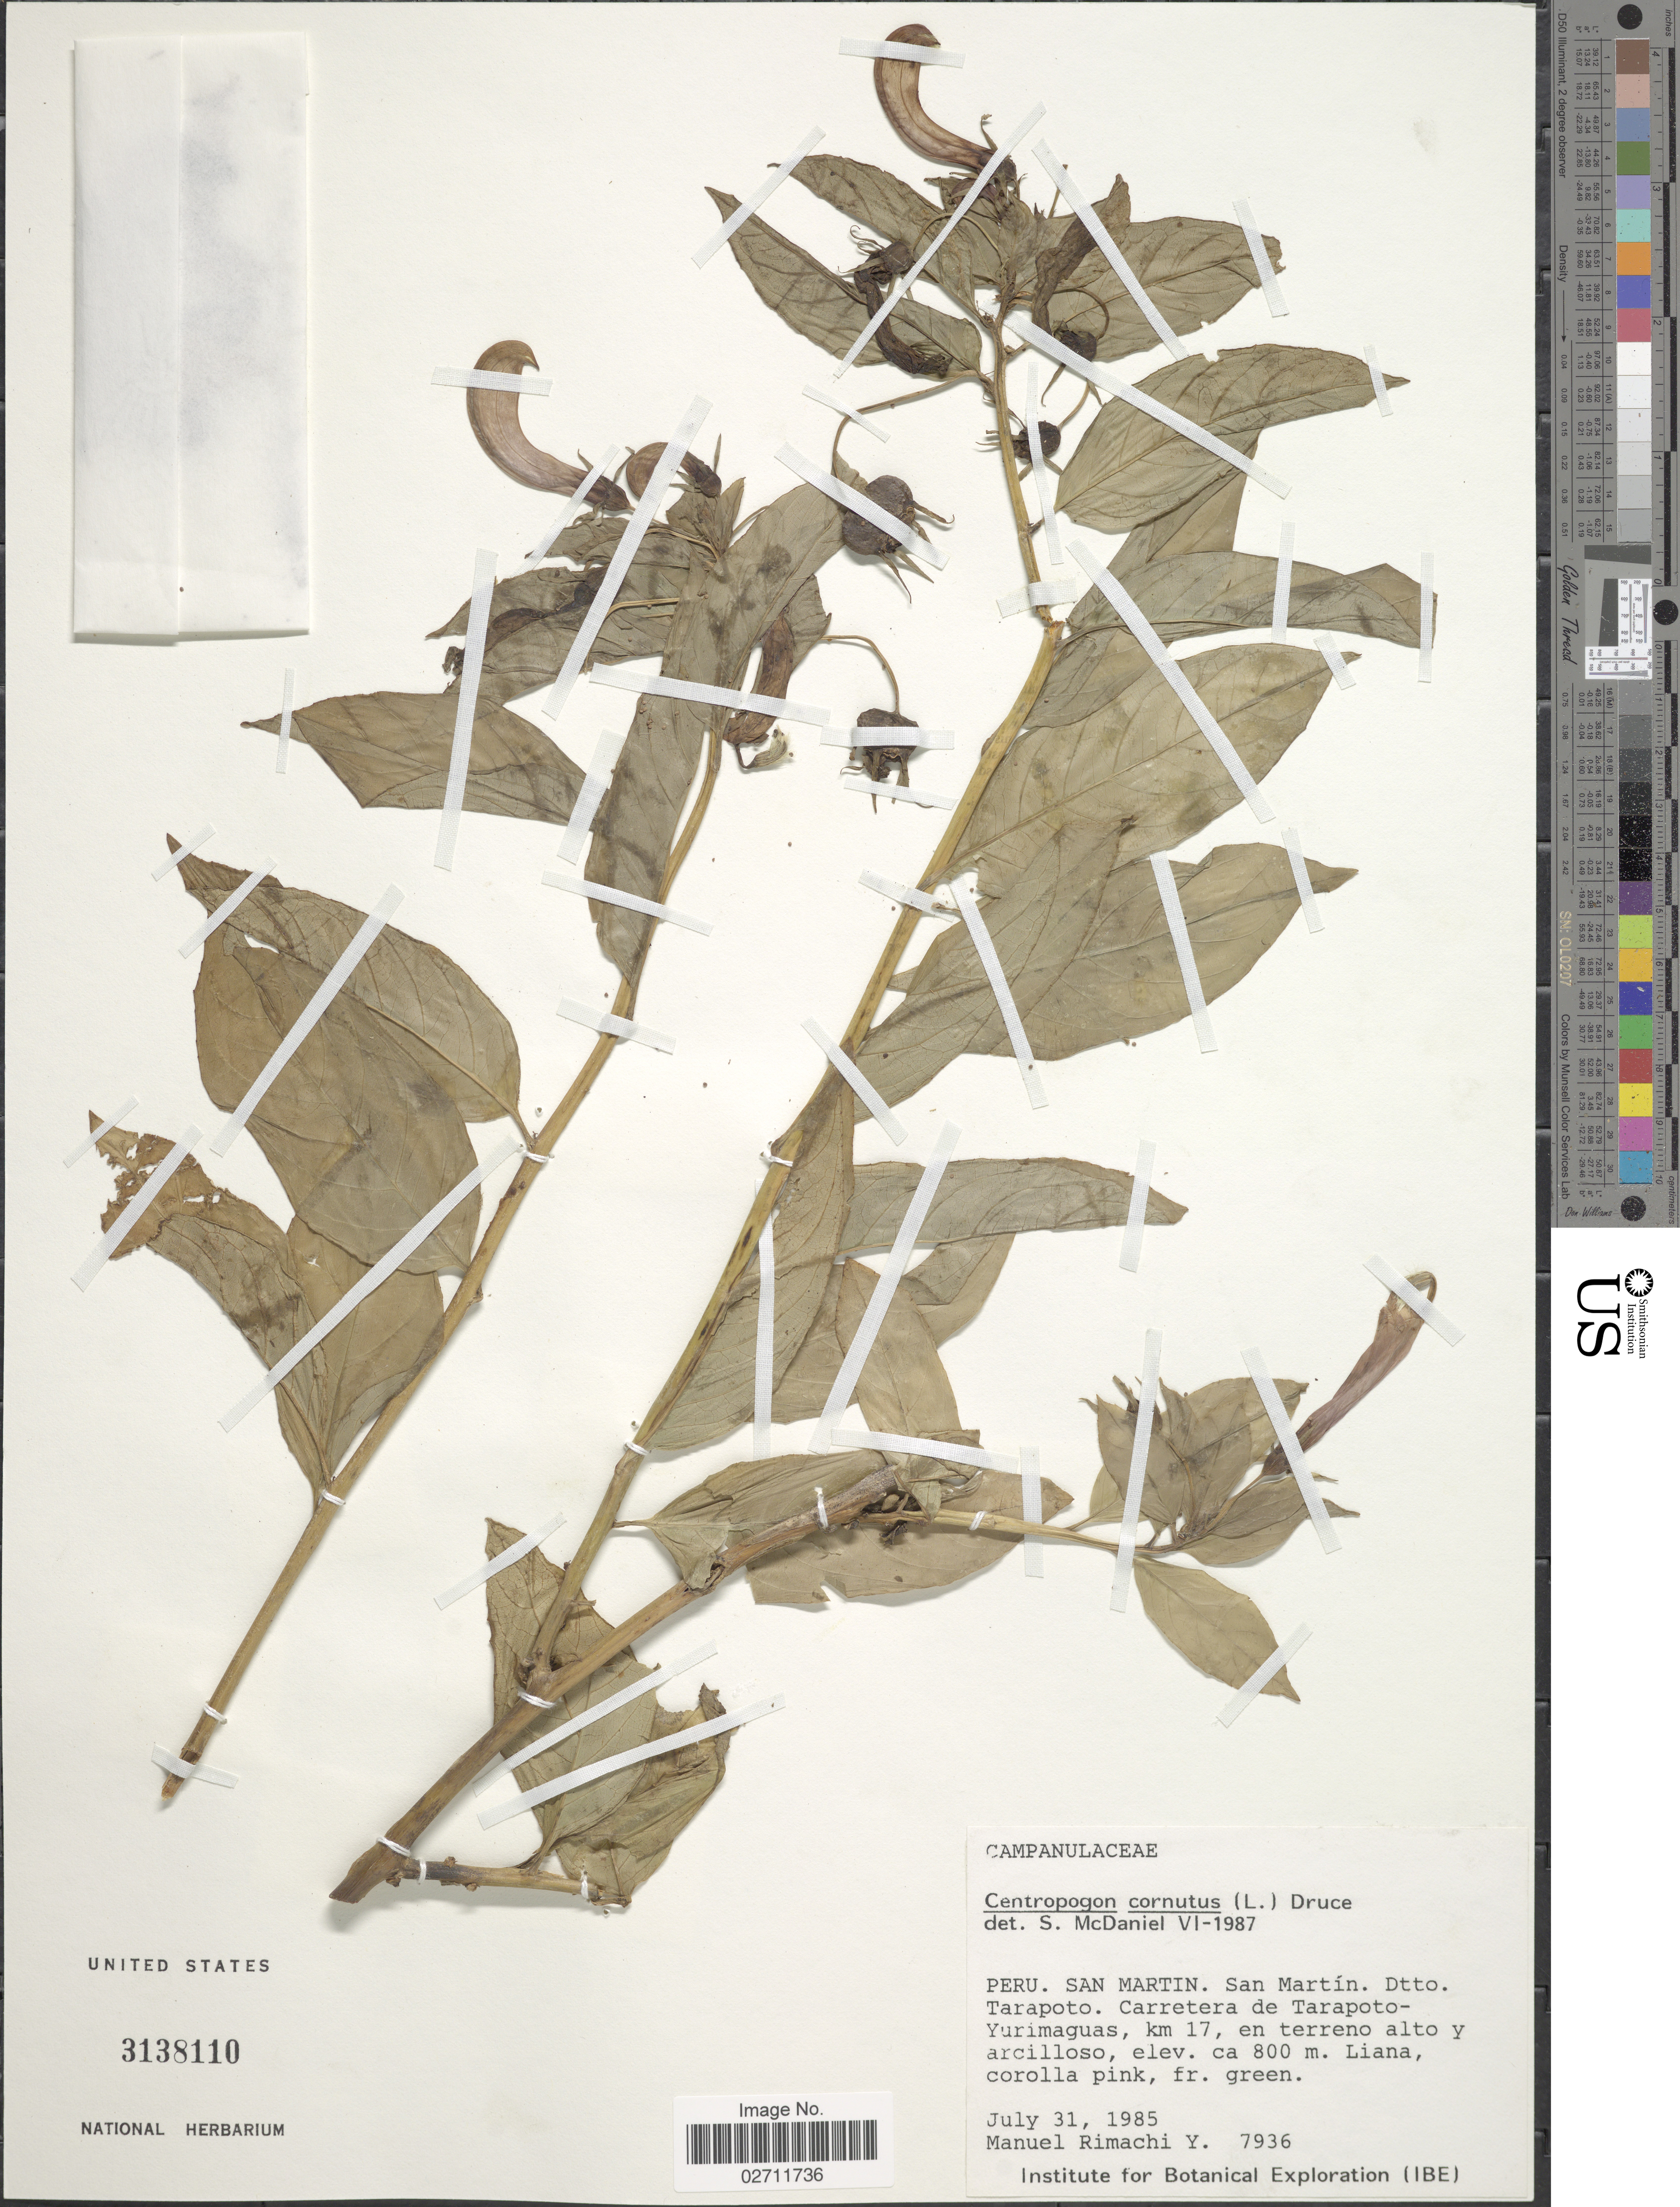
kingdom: Plantae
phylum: Tracheophyta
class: Magnoliopsida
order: Asterales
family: Campanulaceae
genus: Centropogon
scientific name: Centropogon cornutus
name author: (L.) Druce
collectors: M. Rimachi Y.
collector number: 7936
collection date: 1985-07-31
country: Peru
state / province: San Martín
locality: San Martin. Dtto. Tarapoto. Carretera de Tarapoto-Yurimaguas km 17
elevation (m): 800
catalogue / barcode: US 3138110